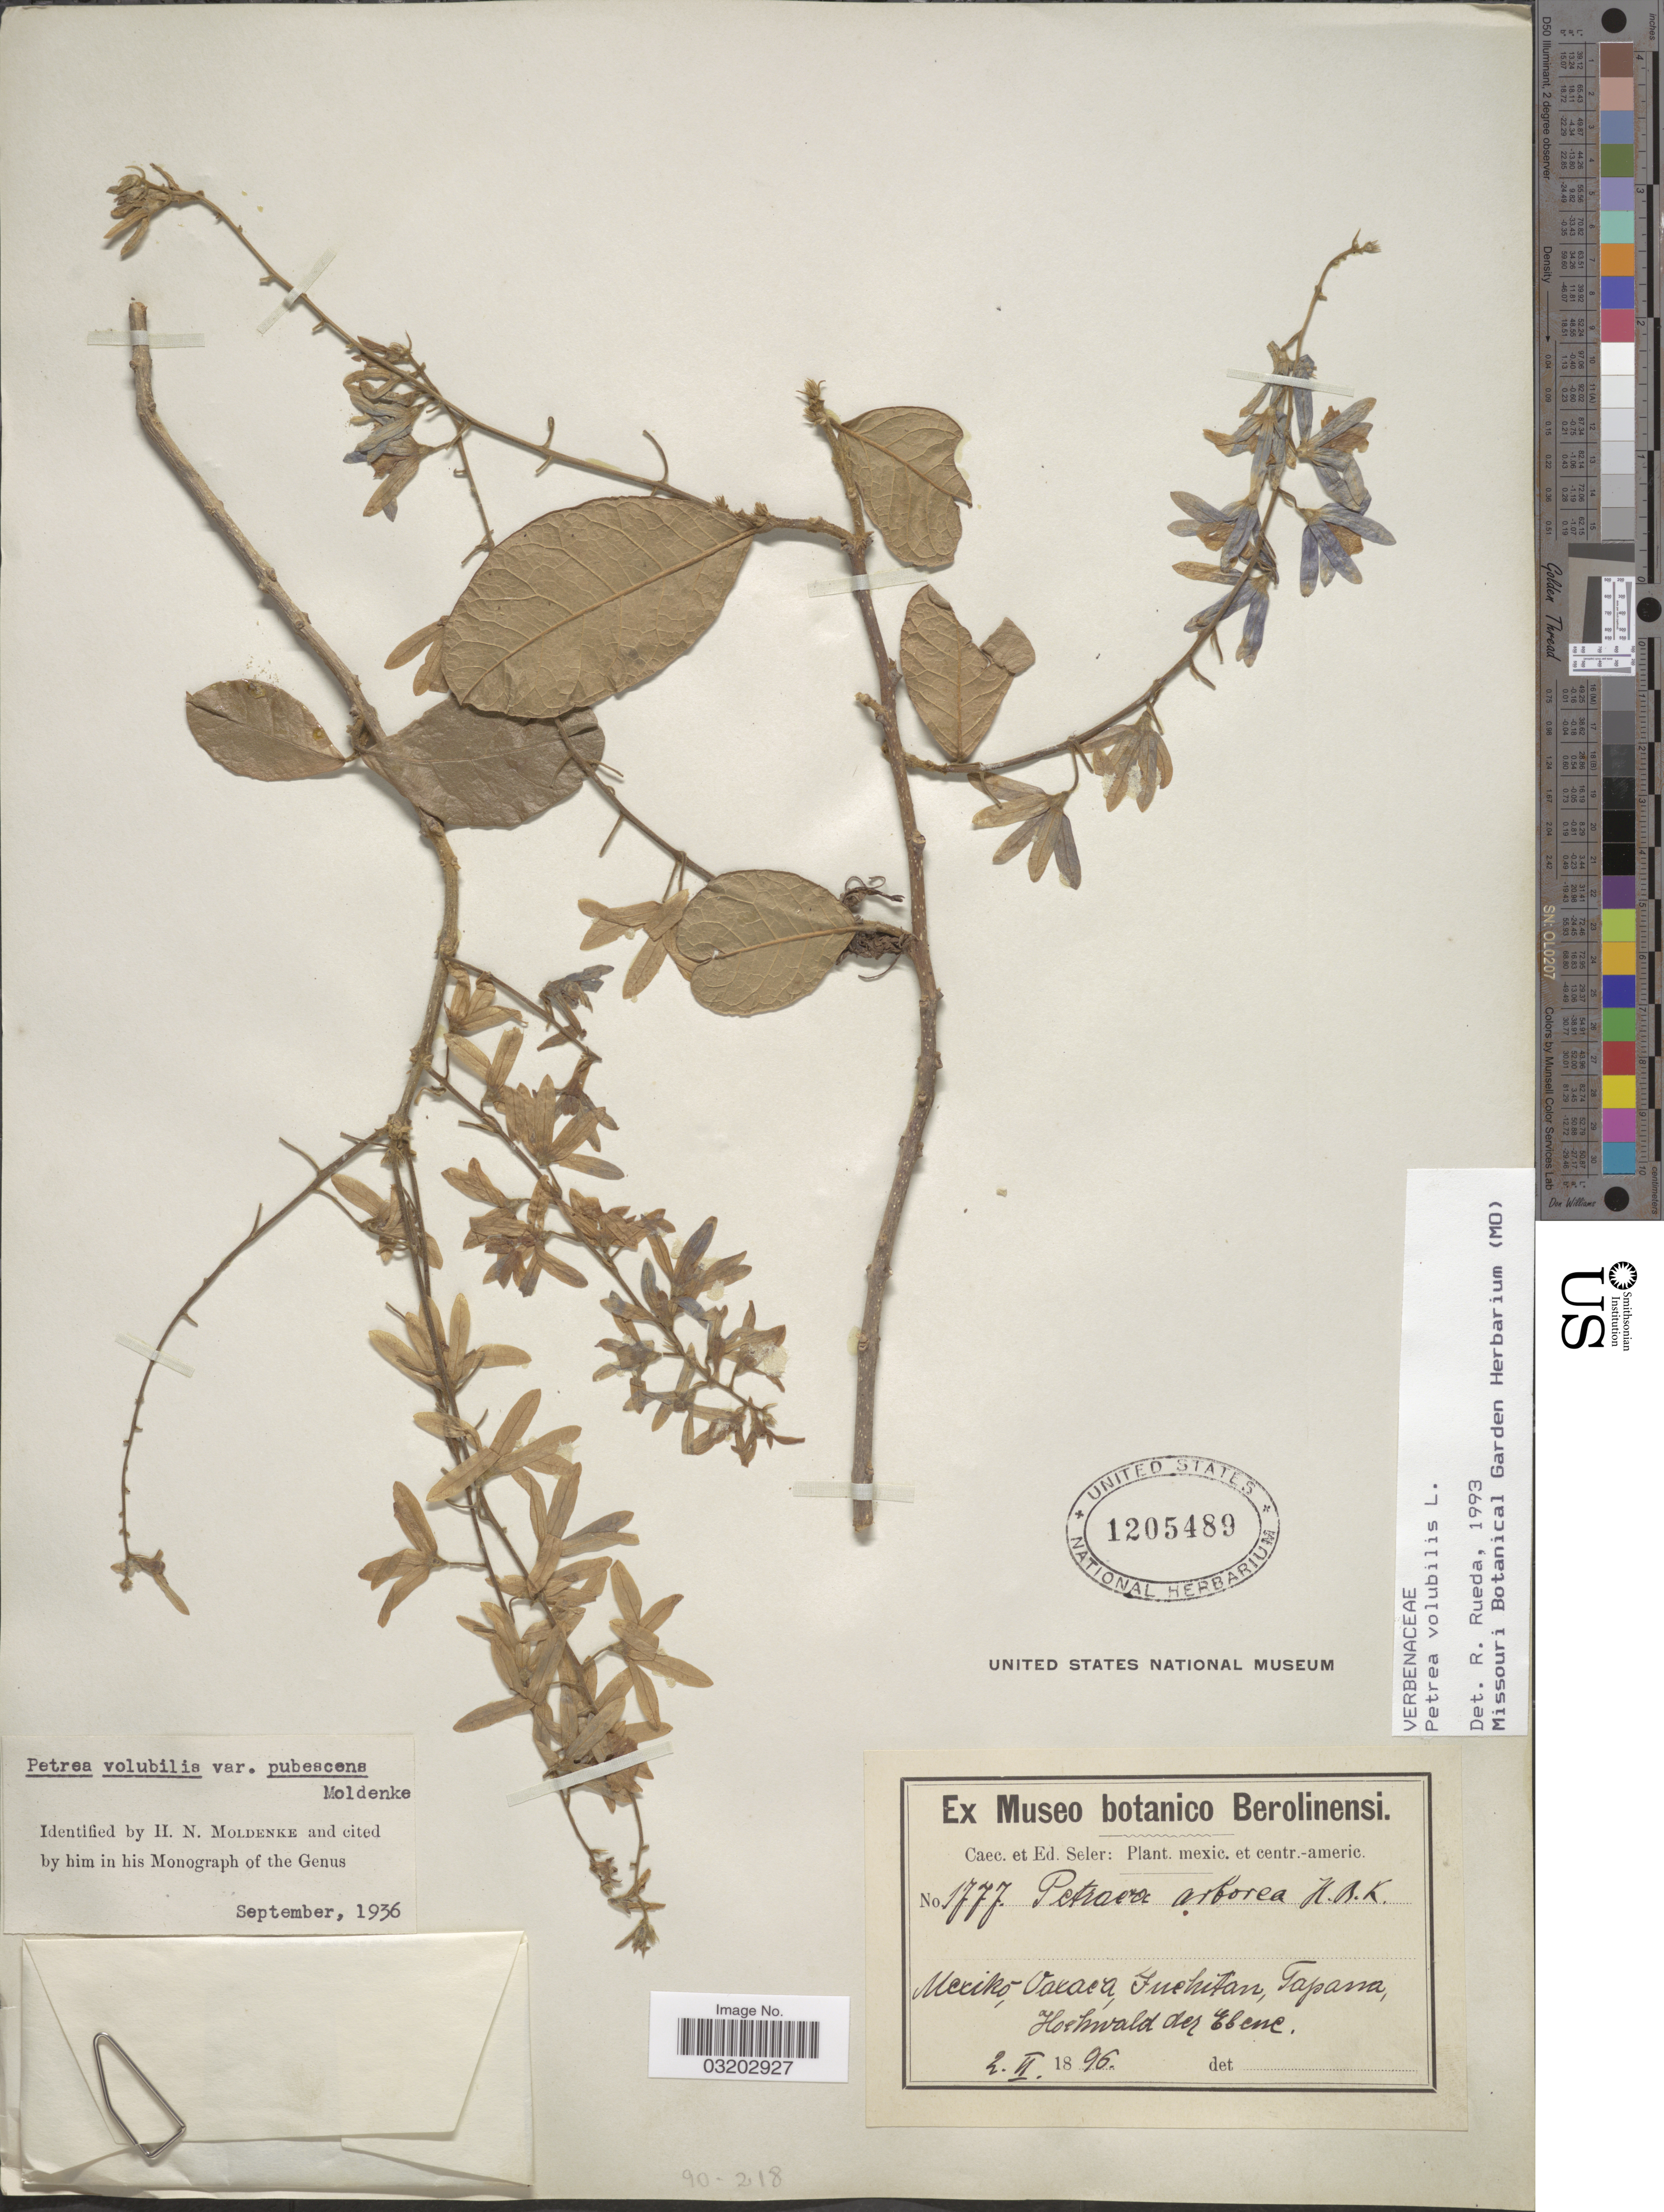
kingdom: Plantae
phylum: Tracheophyta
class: Magnoliopsida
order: Lamiales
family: Verbenaceae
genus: Petrea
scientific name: Petrea volubilis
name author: L.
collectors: ex Caec. et Ed Seler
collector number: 1777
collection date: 1896-02-02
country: Mexico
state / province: Oaxaca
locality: Juchitan, Tapana, Hochwald der Ebene.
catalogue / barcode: US 1205489